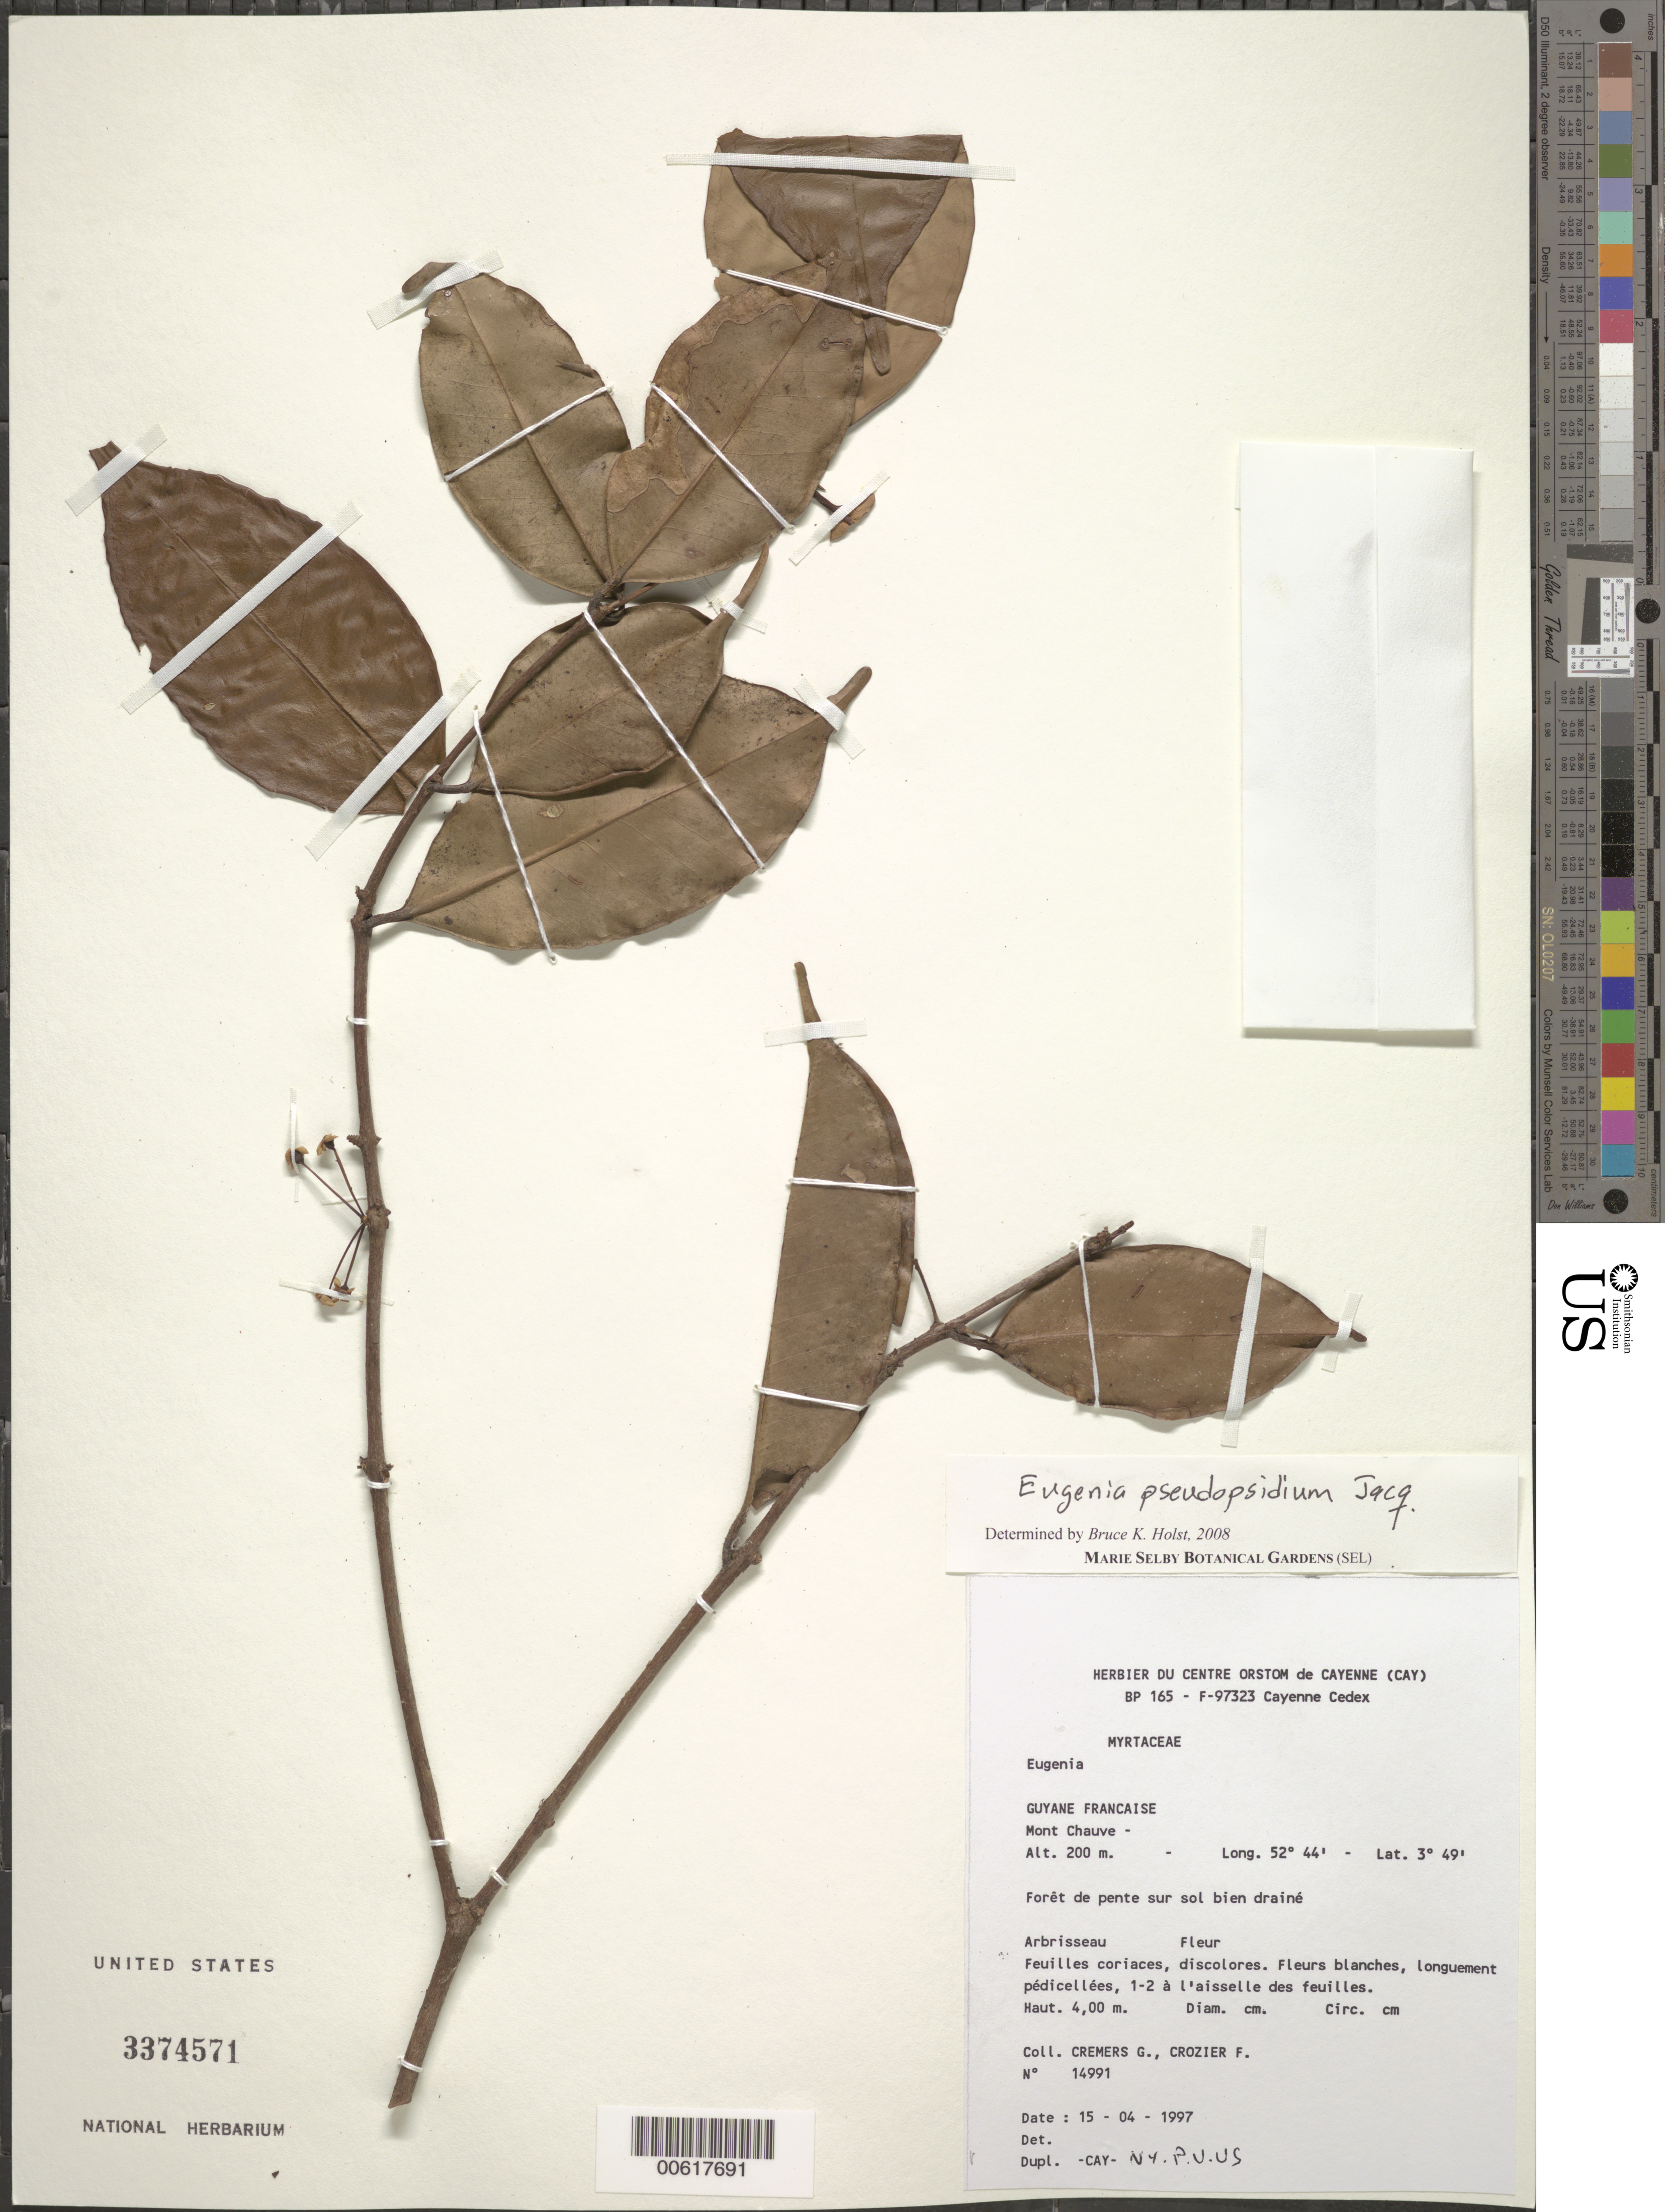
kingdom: Plantae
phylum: Tracheophyta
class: Magnoliopsida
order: Myrtales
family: Myrtaceae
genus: Eugenia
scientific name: Eugenia pseudopsidium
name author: Jacq.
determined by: Holst, Bruce K.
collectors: G. Cremers & F. Crozier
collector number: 14991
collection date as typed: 15-Apr-97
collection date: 1997-04-15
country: French Guiana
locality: Mont Chauve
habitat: Slope forest on well drained soil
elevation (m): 200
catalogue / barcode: US 3374571